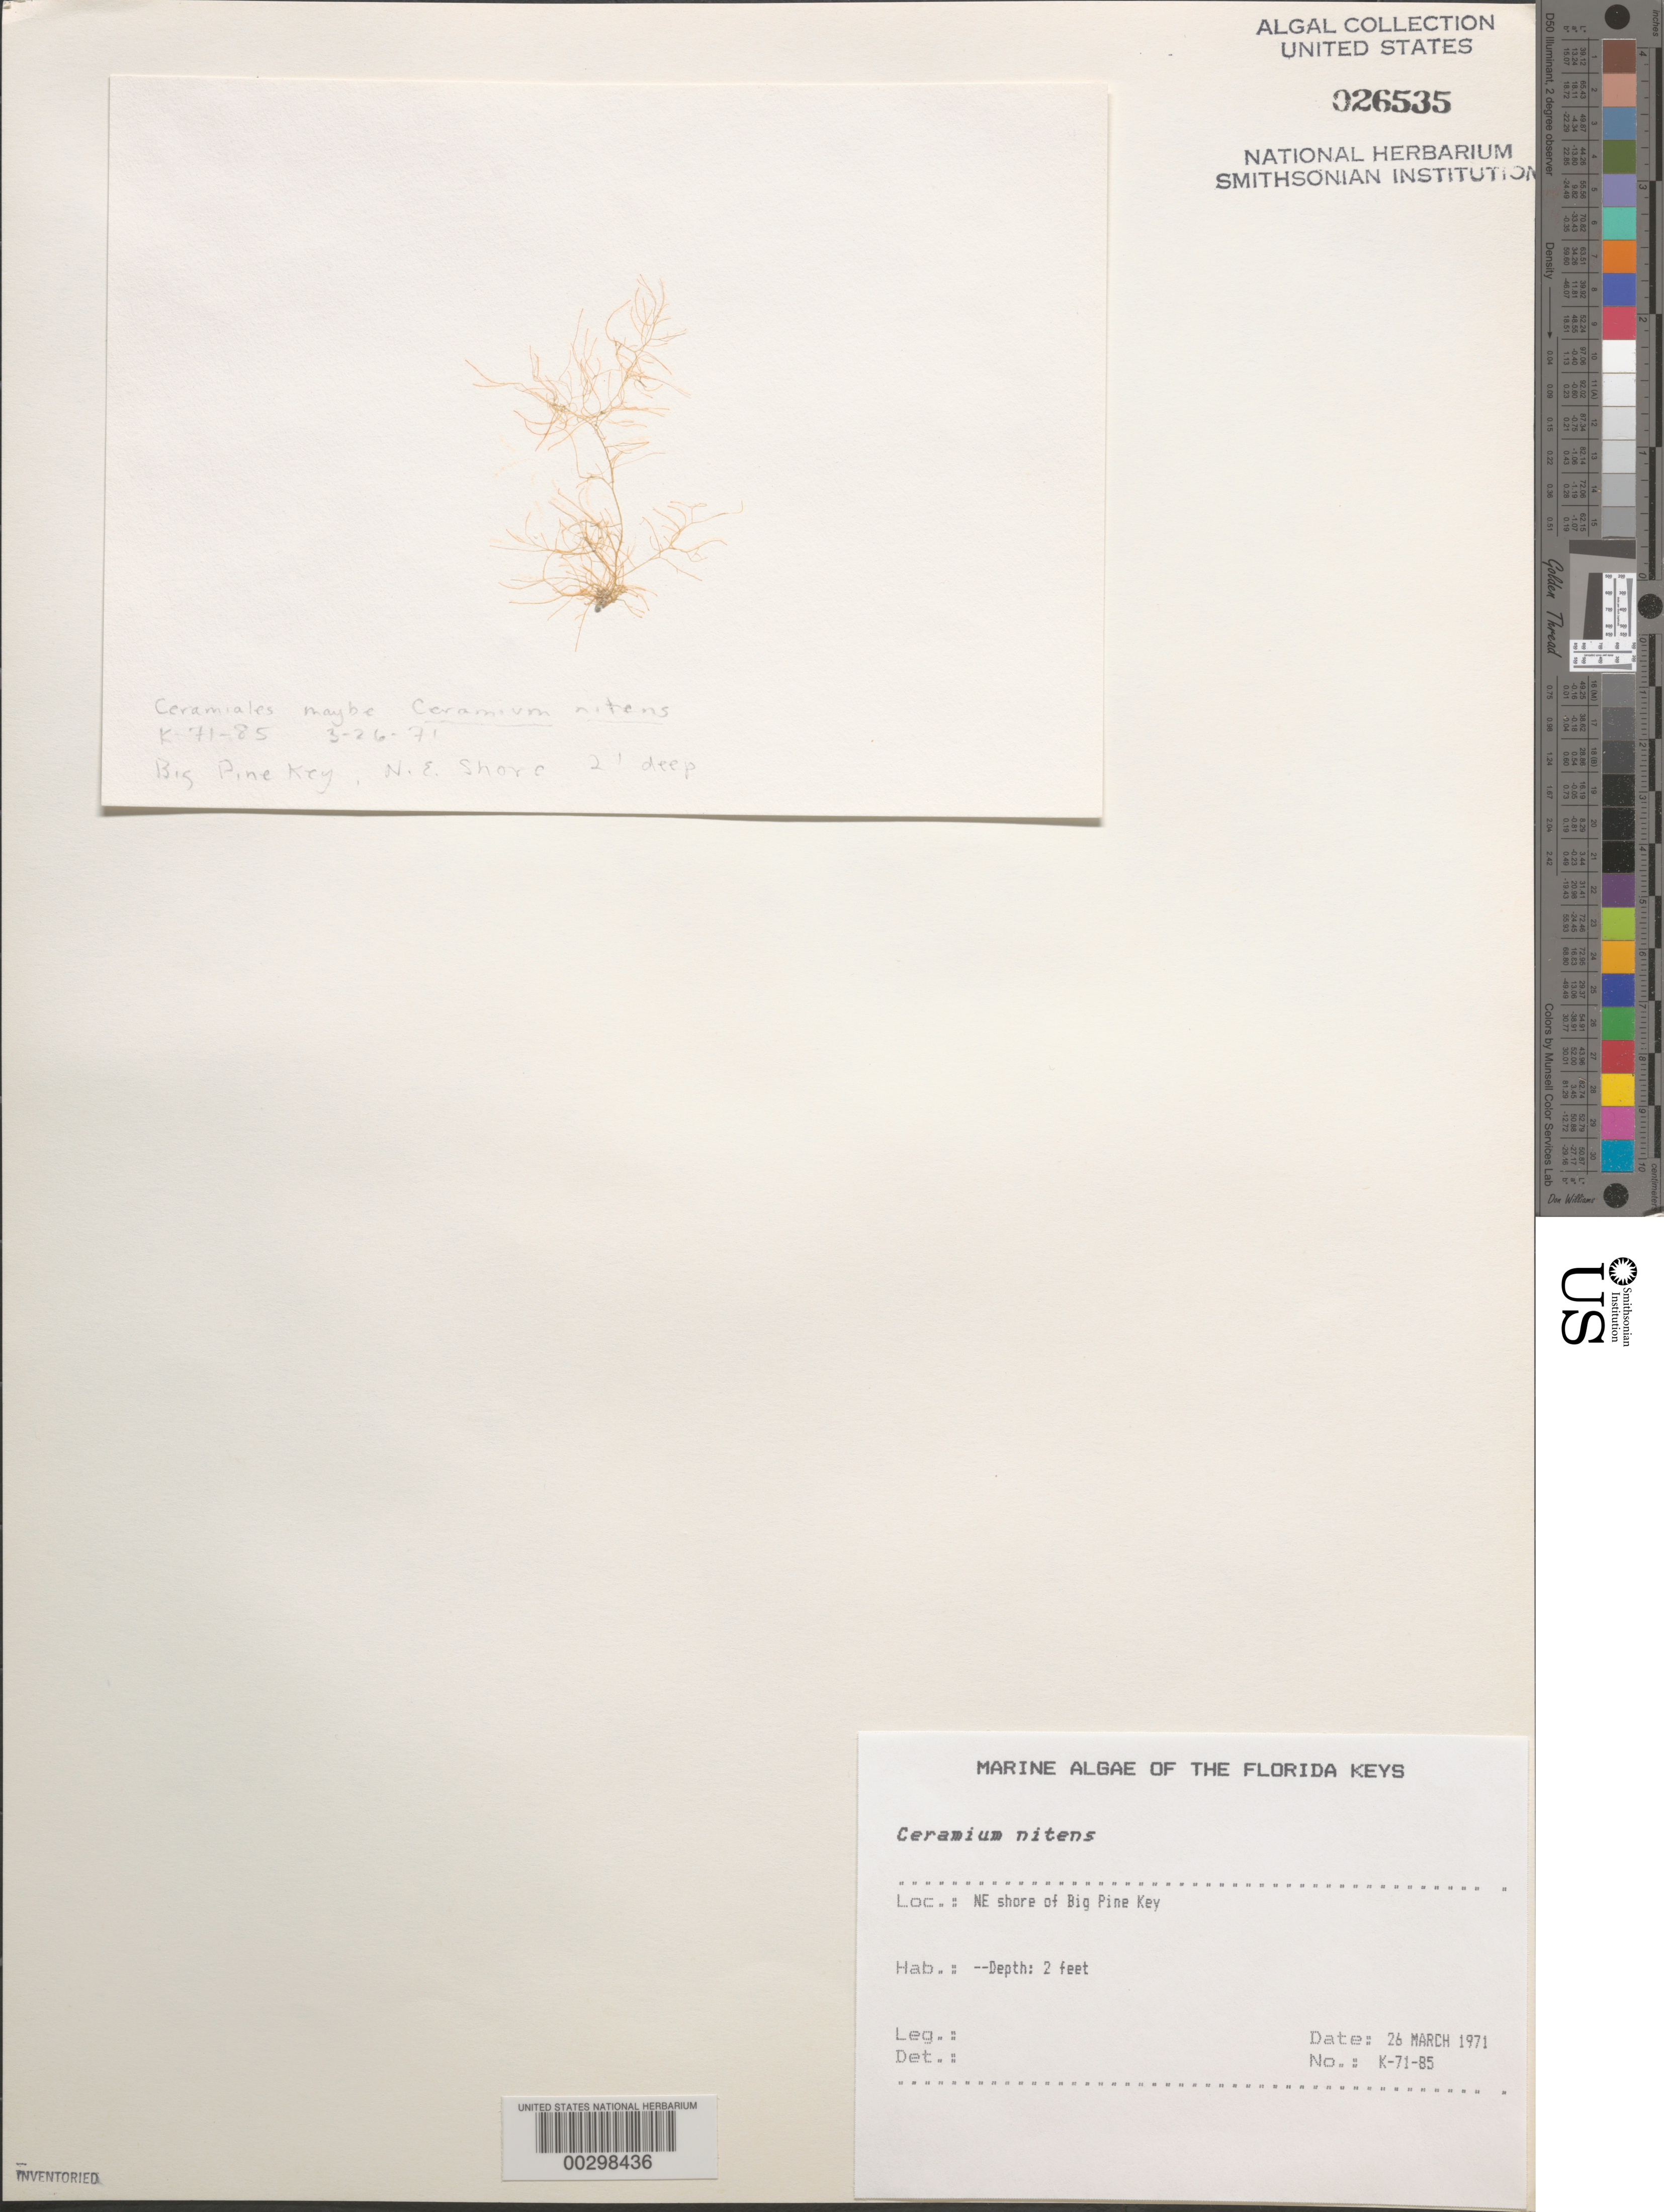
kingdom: Plantae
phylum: Rhodophyta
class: Florideophyceae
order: Ceramiales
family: Ceramiaceae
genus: Ceramium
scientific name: Ceramium nitens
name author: (C. Agardh) J. Agardh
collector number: K-71-85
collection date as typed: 26 Mar 1971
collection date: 1971-03-26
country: United States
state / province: Florida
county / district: Monroe County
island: Big Pine Key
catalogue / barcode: US 26535